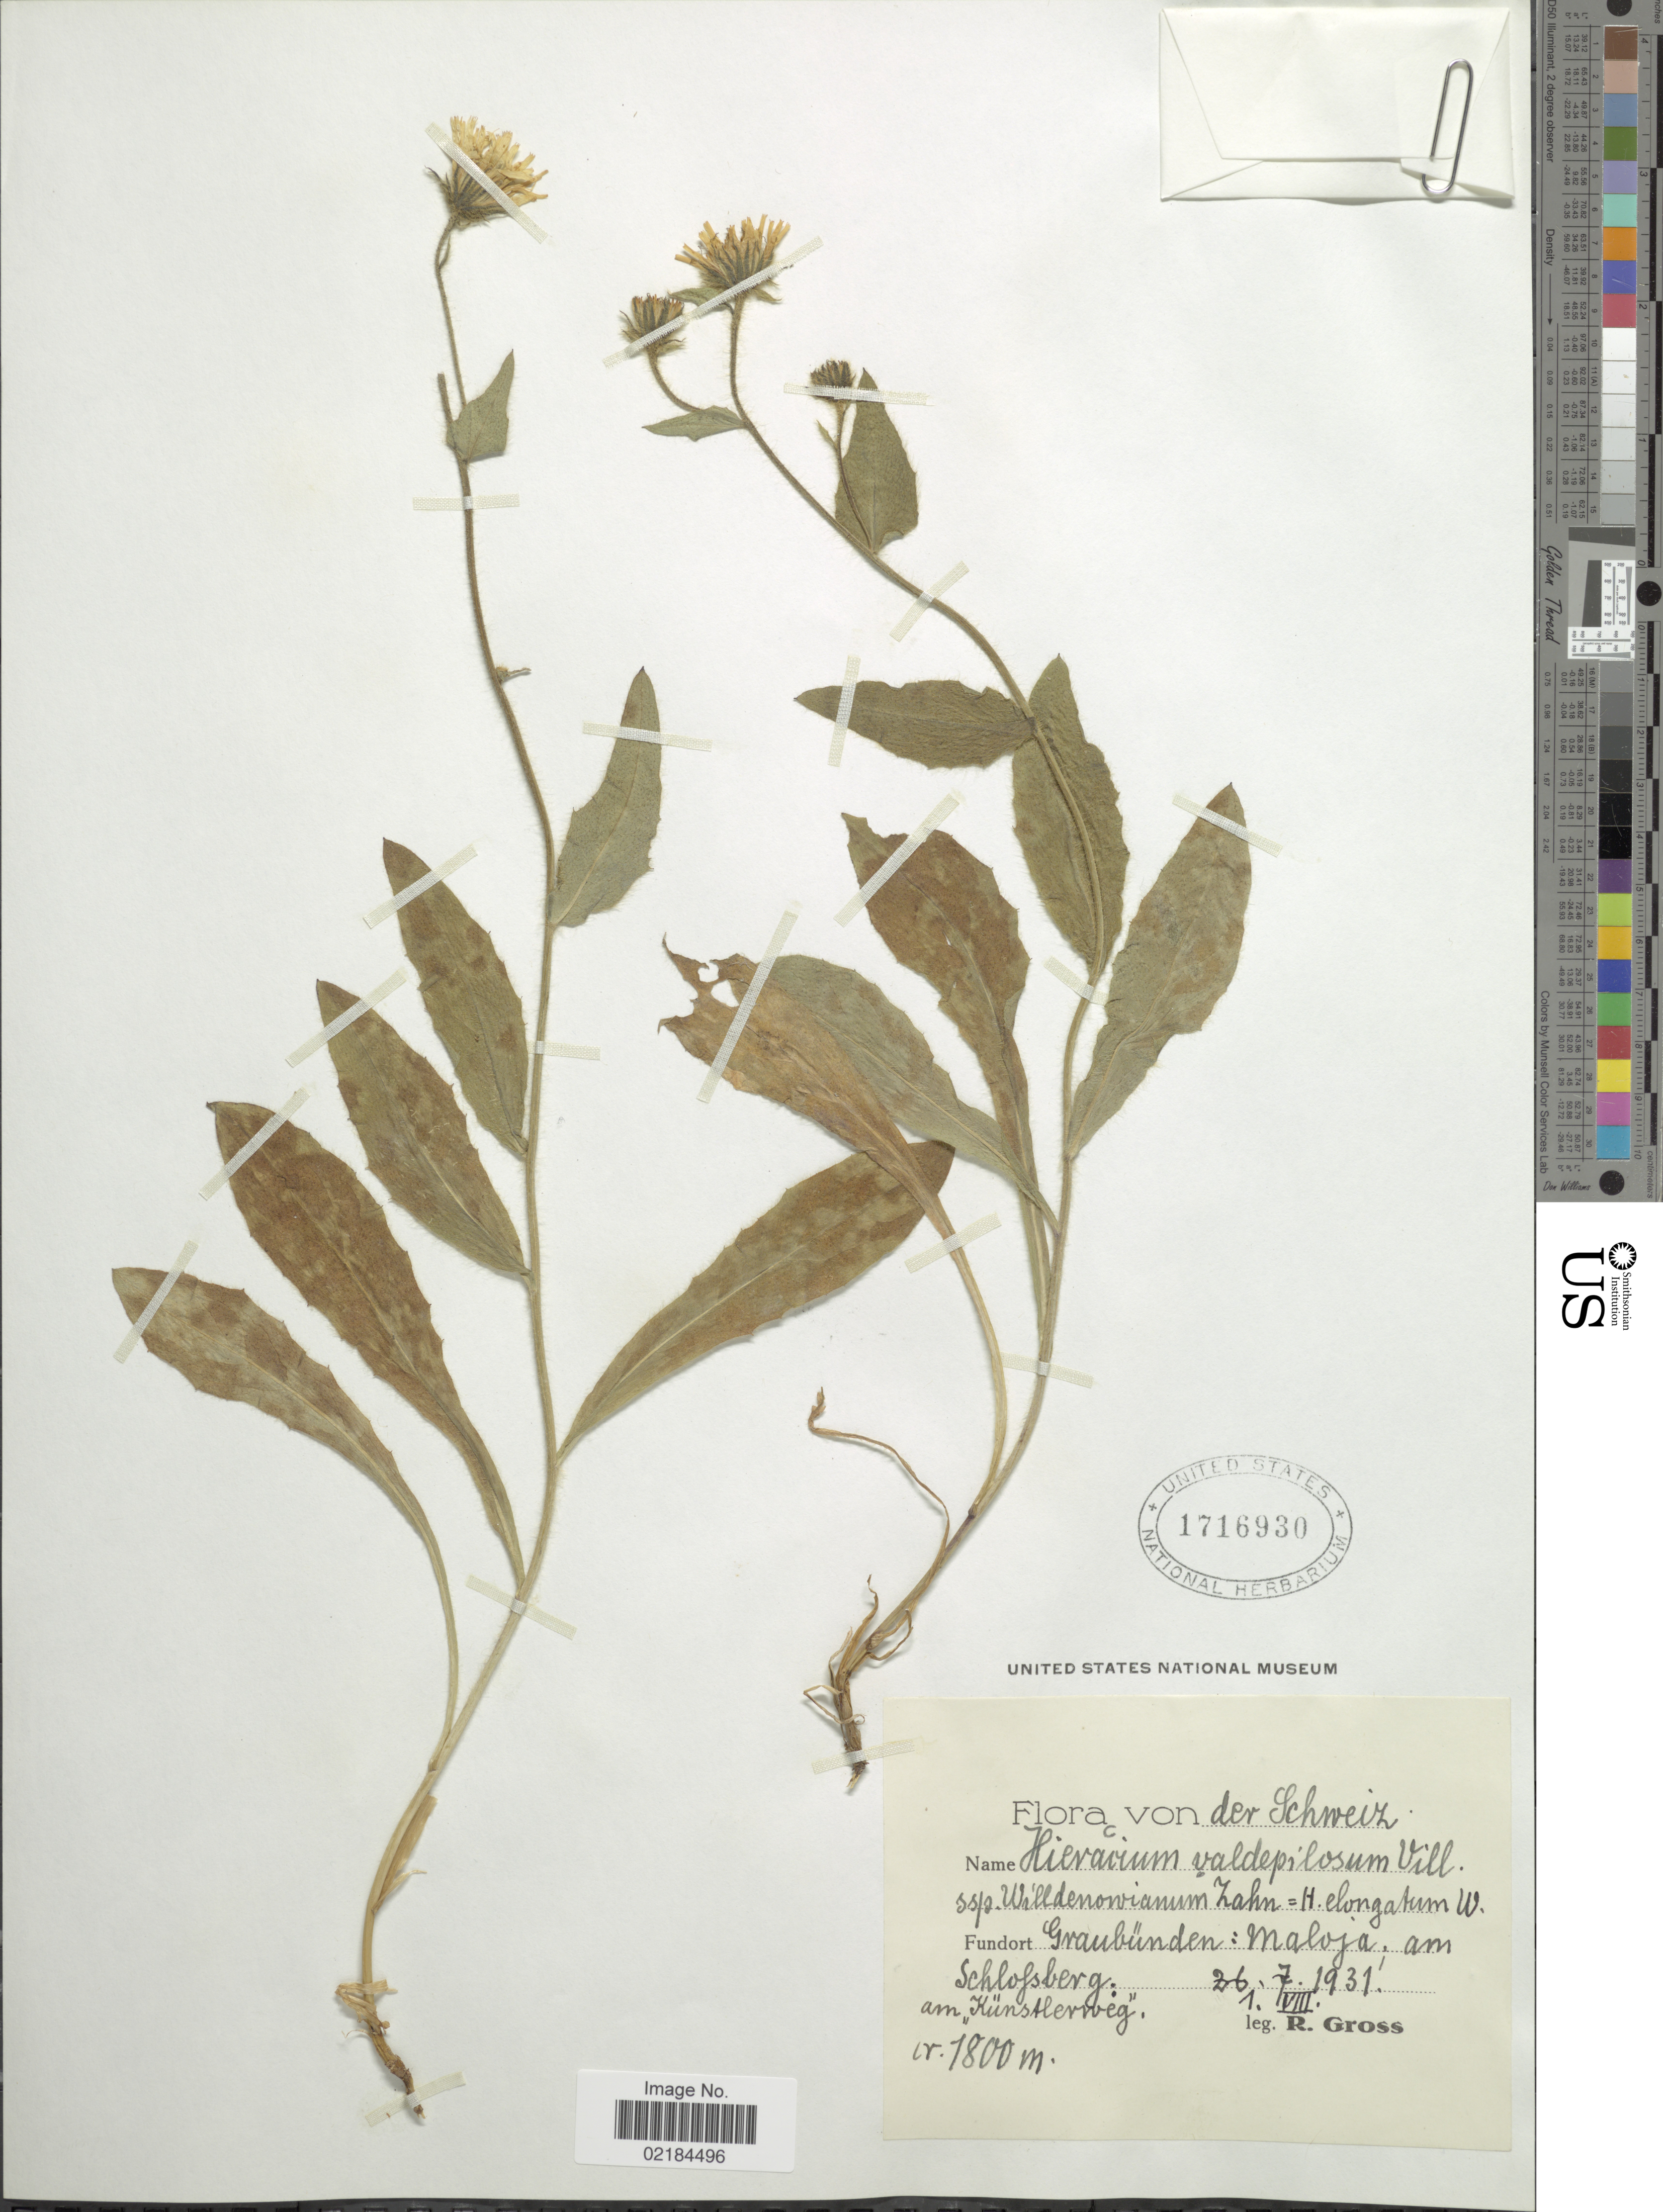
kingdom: Plantae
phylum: Tracheophyta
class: Magnoliopsida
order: Asterales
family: Asteraceae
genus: Hieracium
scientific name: Hieracium valdepilosum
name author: Vill.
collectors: R. Gross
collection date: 1931-08-01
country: Switzerland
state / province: Graubunden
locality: Der Schweiz, Graubunden: Maloja, am Schlossberg, am Künstlerweg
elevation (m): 1800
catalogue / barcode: US 1716930